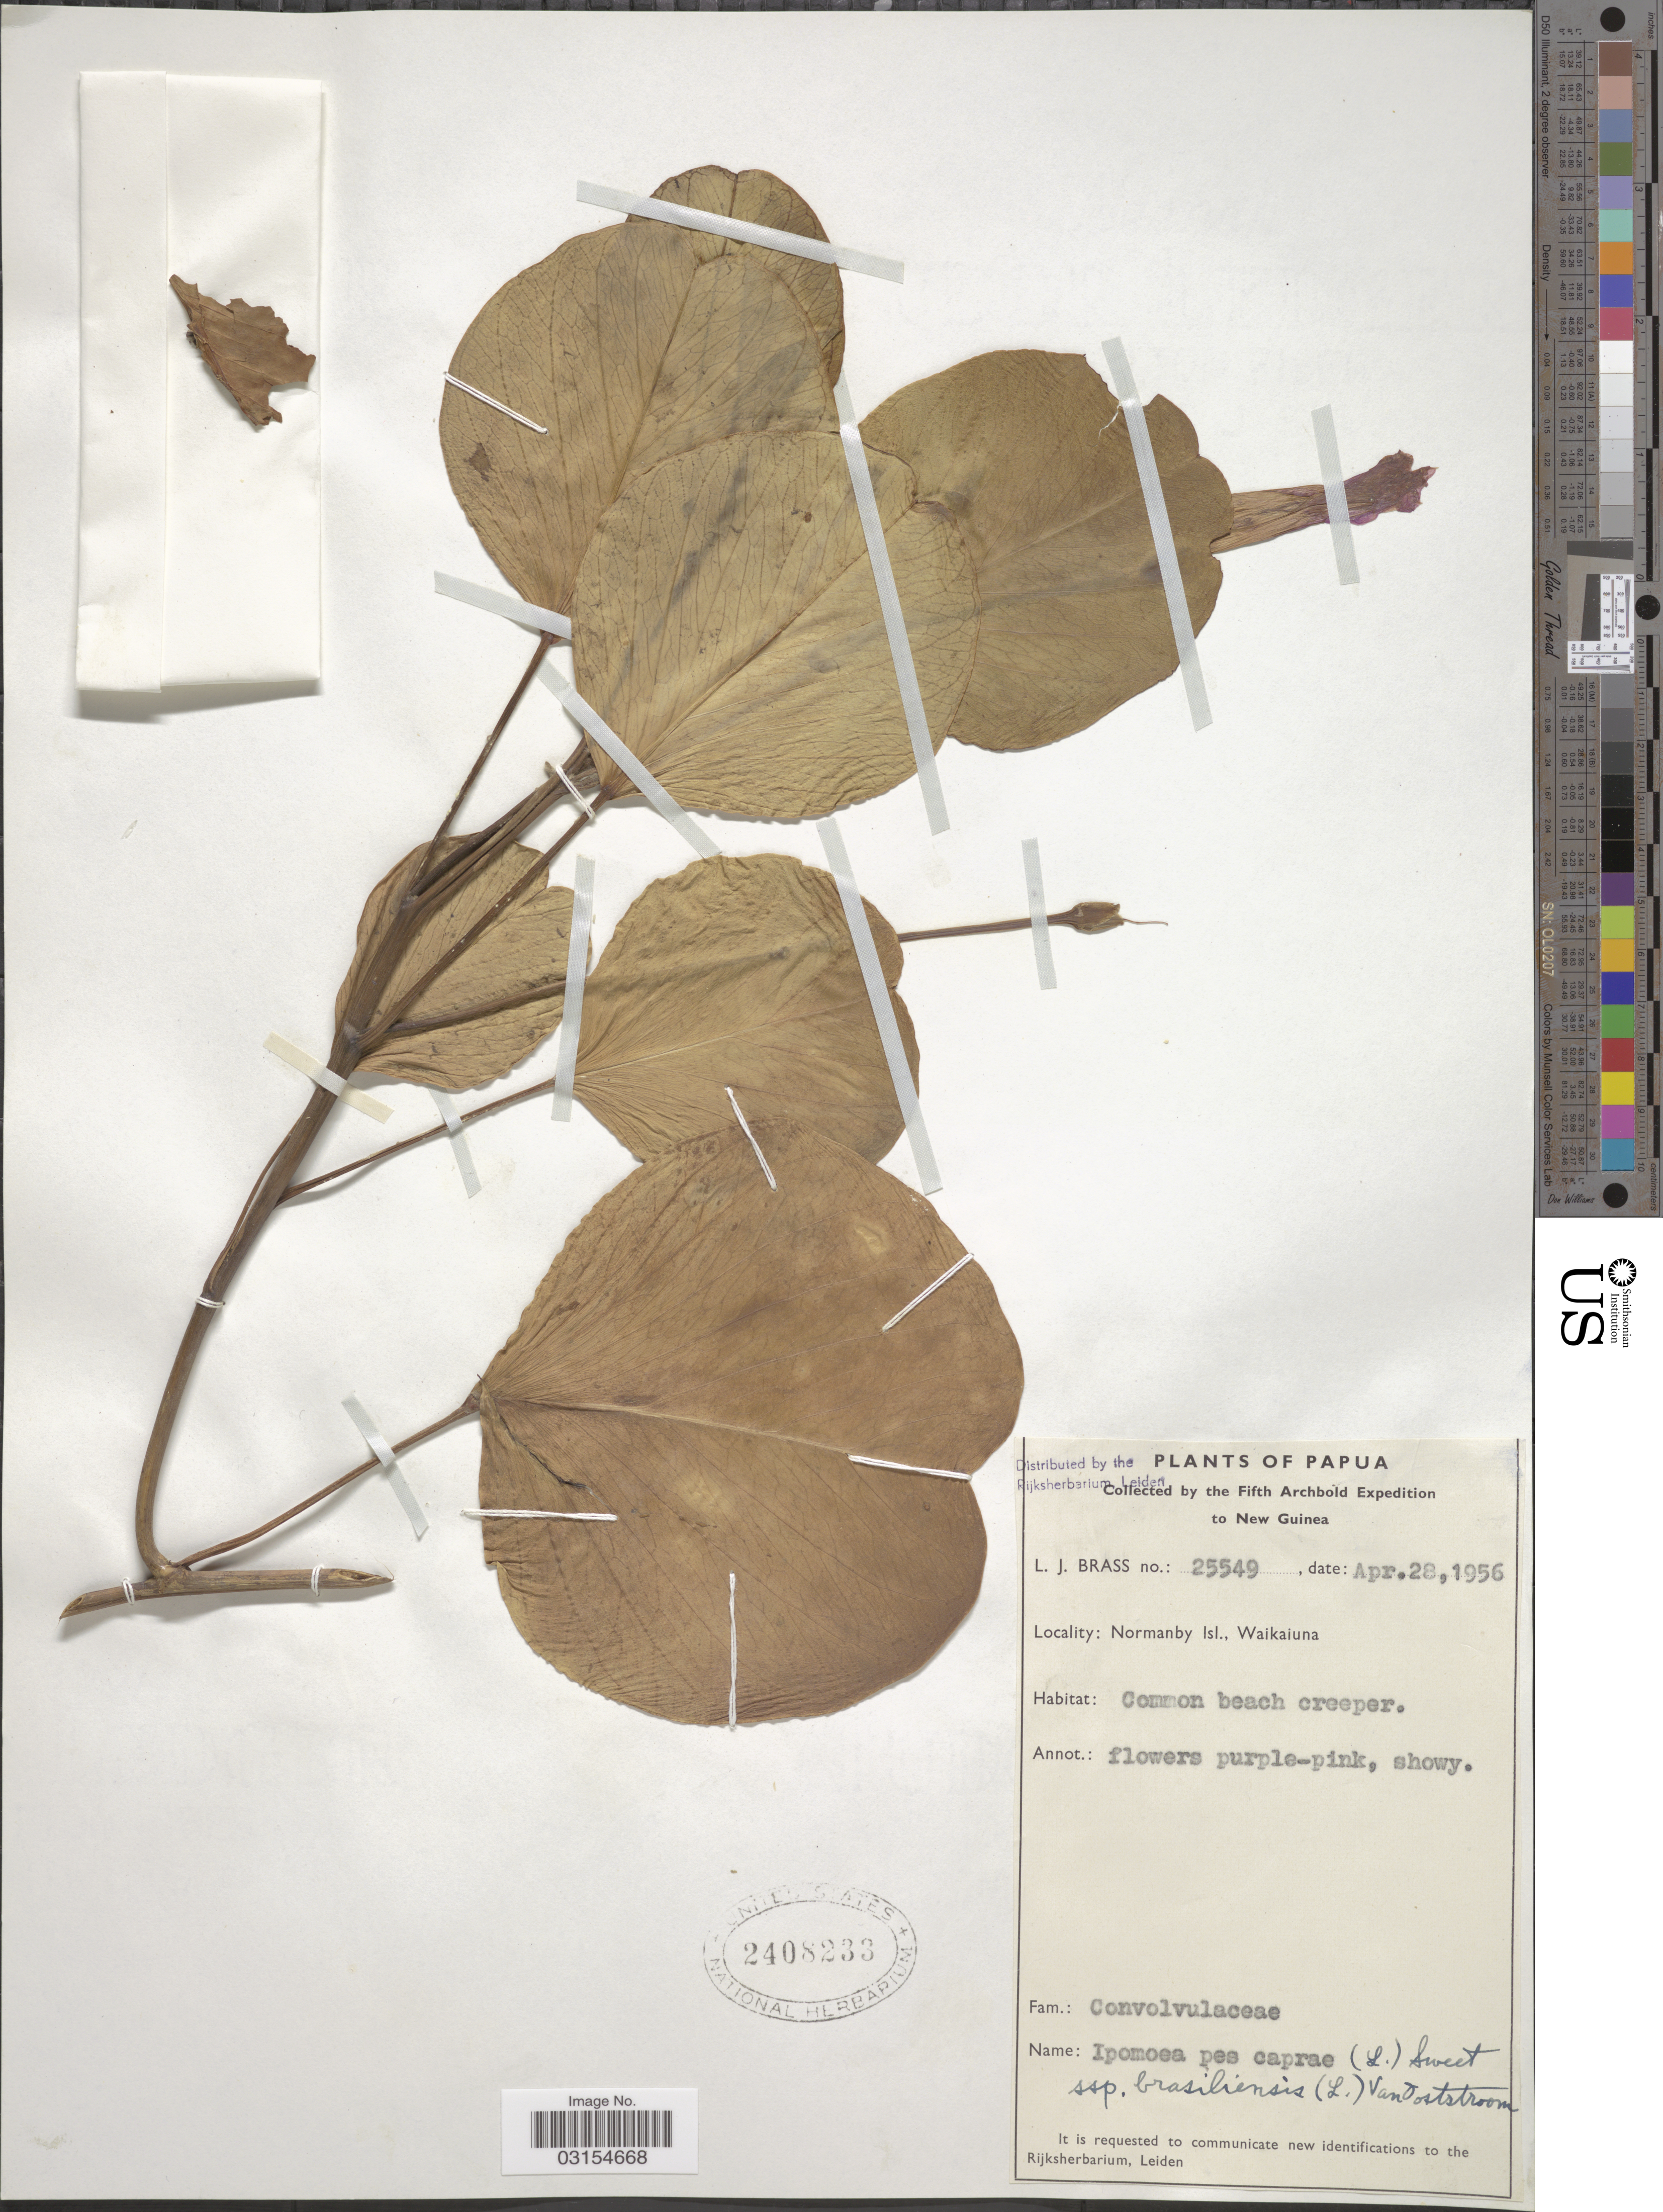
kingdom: Plantae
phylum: Tracheophyta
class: Magnoliopsida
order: Solanales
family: Convolvulaceae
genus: Ipomoea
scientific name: Ipomoea pes-caprae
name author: (L.) R. Br.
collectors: L. J. Brass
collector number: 25549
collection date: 1956-04-28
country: Papua New Guinea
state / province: Milne Bay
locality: New Guinea, Normanby Isl., Waikaiuna.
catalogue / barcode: US 2408233